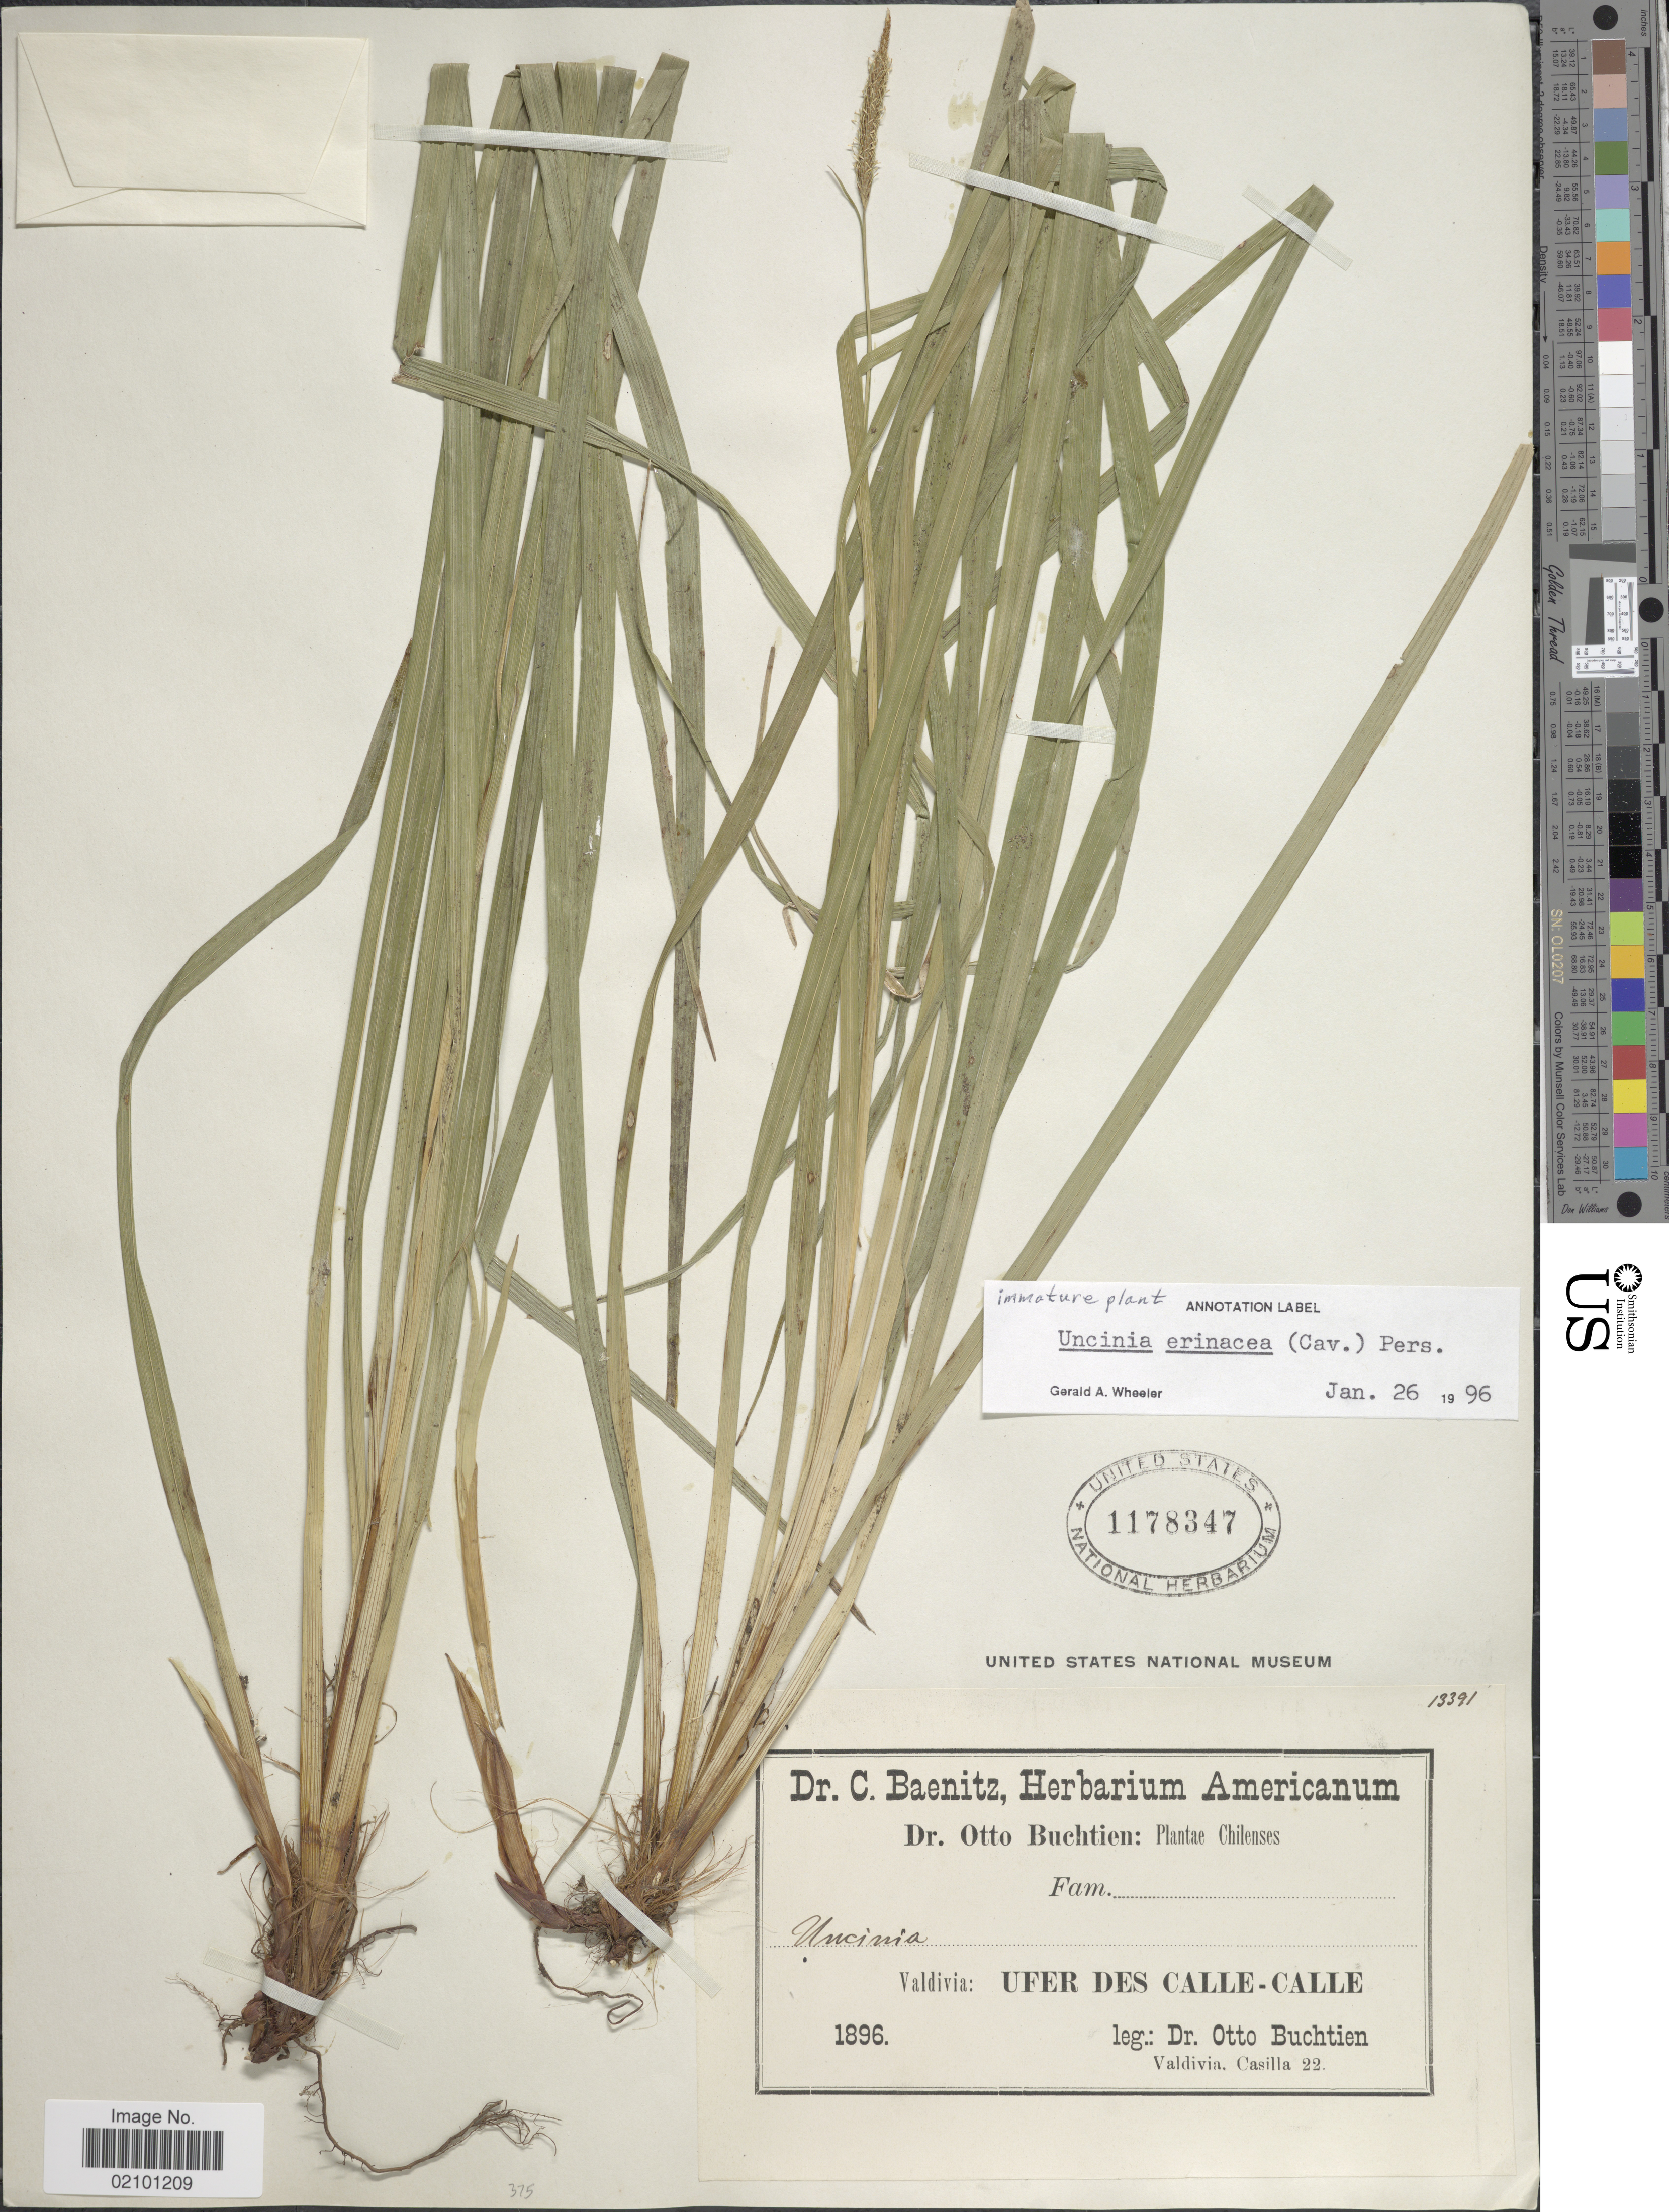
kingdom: Plantae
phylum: Tracheophyta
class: Liliopsida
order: Poales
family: Cyperaceae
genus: Carex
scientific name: Carex erinacea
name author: Cav.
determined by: Jimnéz-Mejias, Pedro, (UPOS), Universidad Pablo de Olavide (SPAIN)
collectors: O. Buchtien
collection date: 1896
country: Chile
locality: Valdivia: Ufer des Calle-Calle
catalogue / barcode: US 1178347